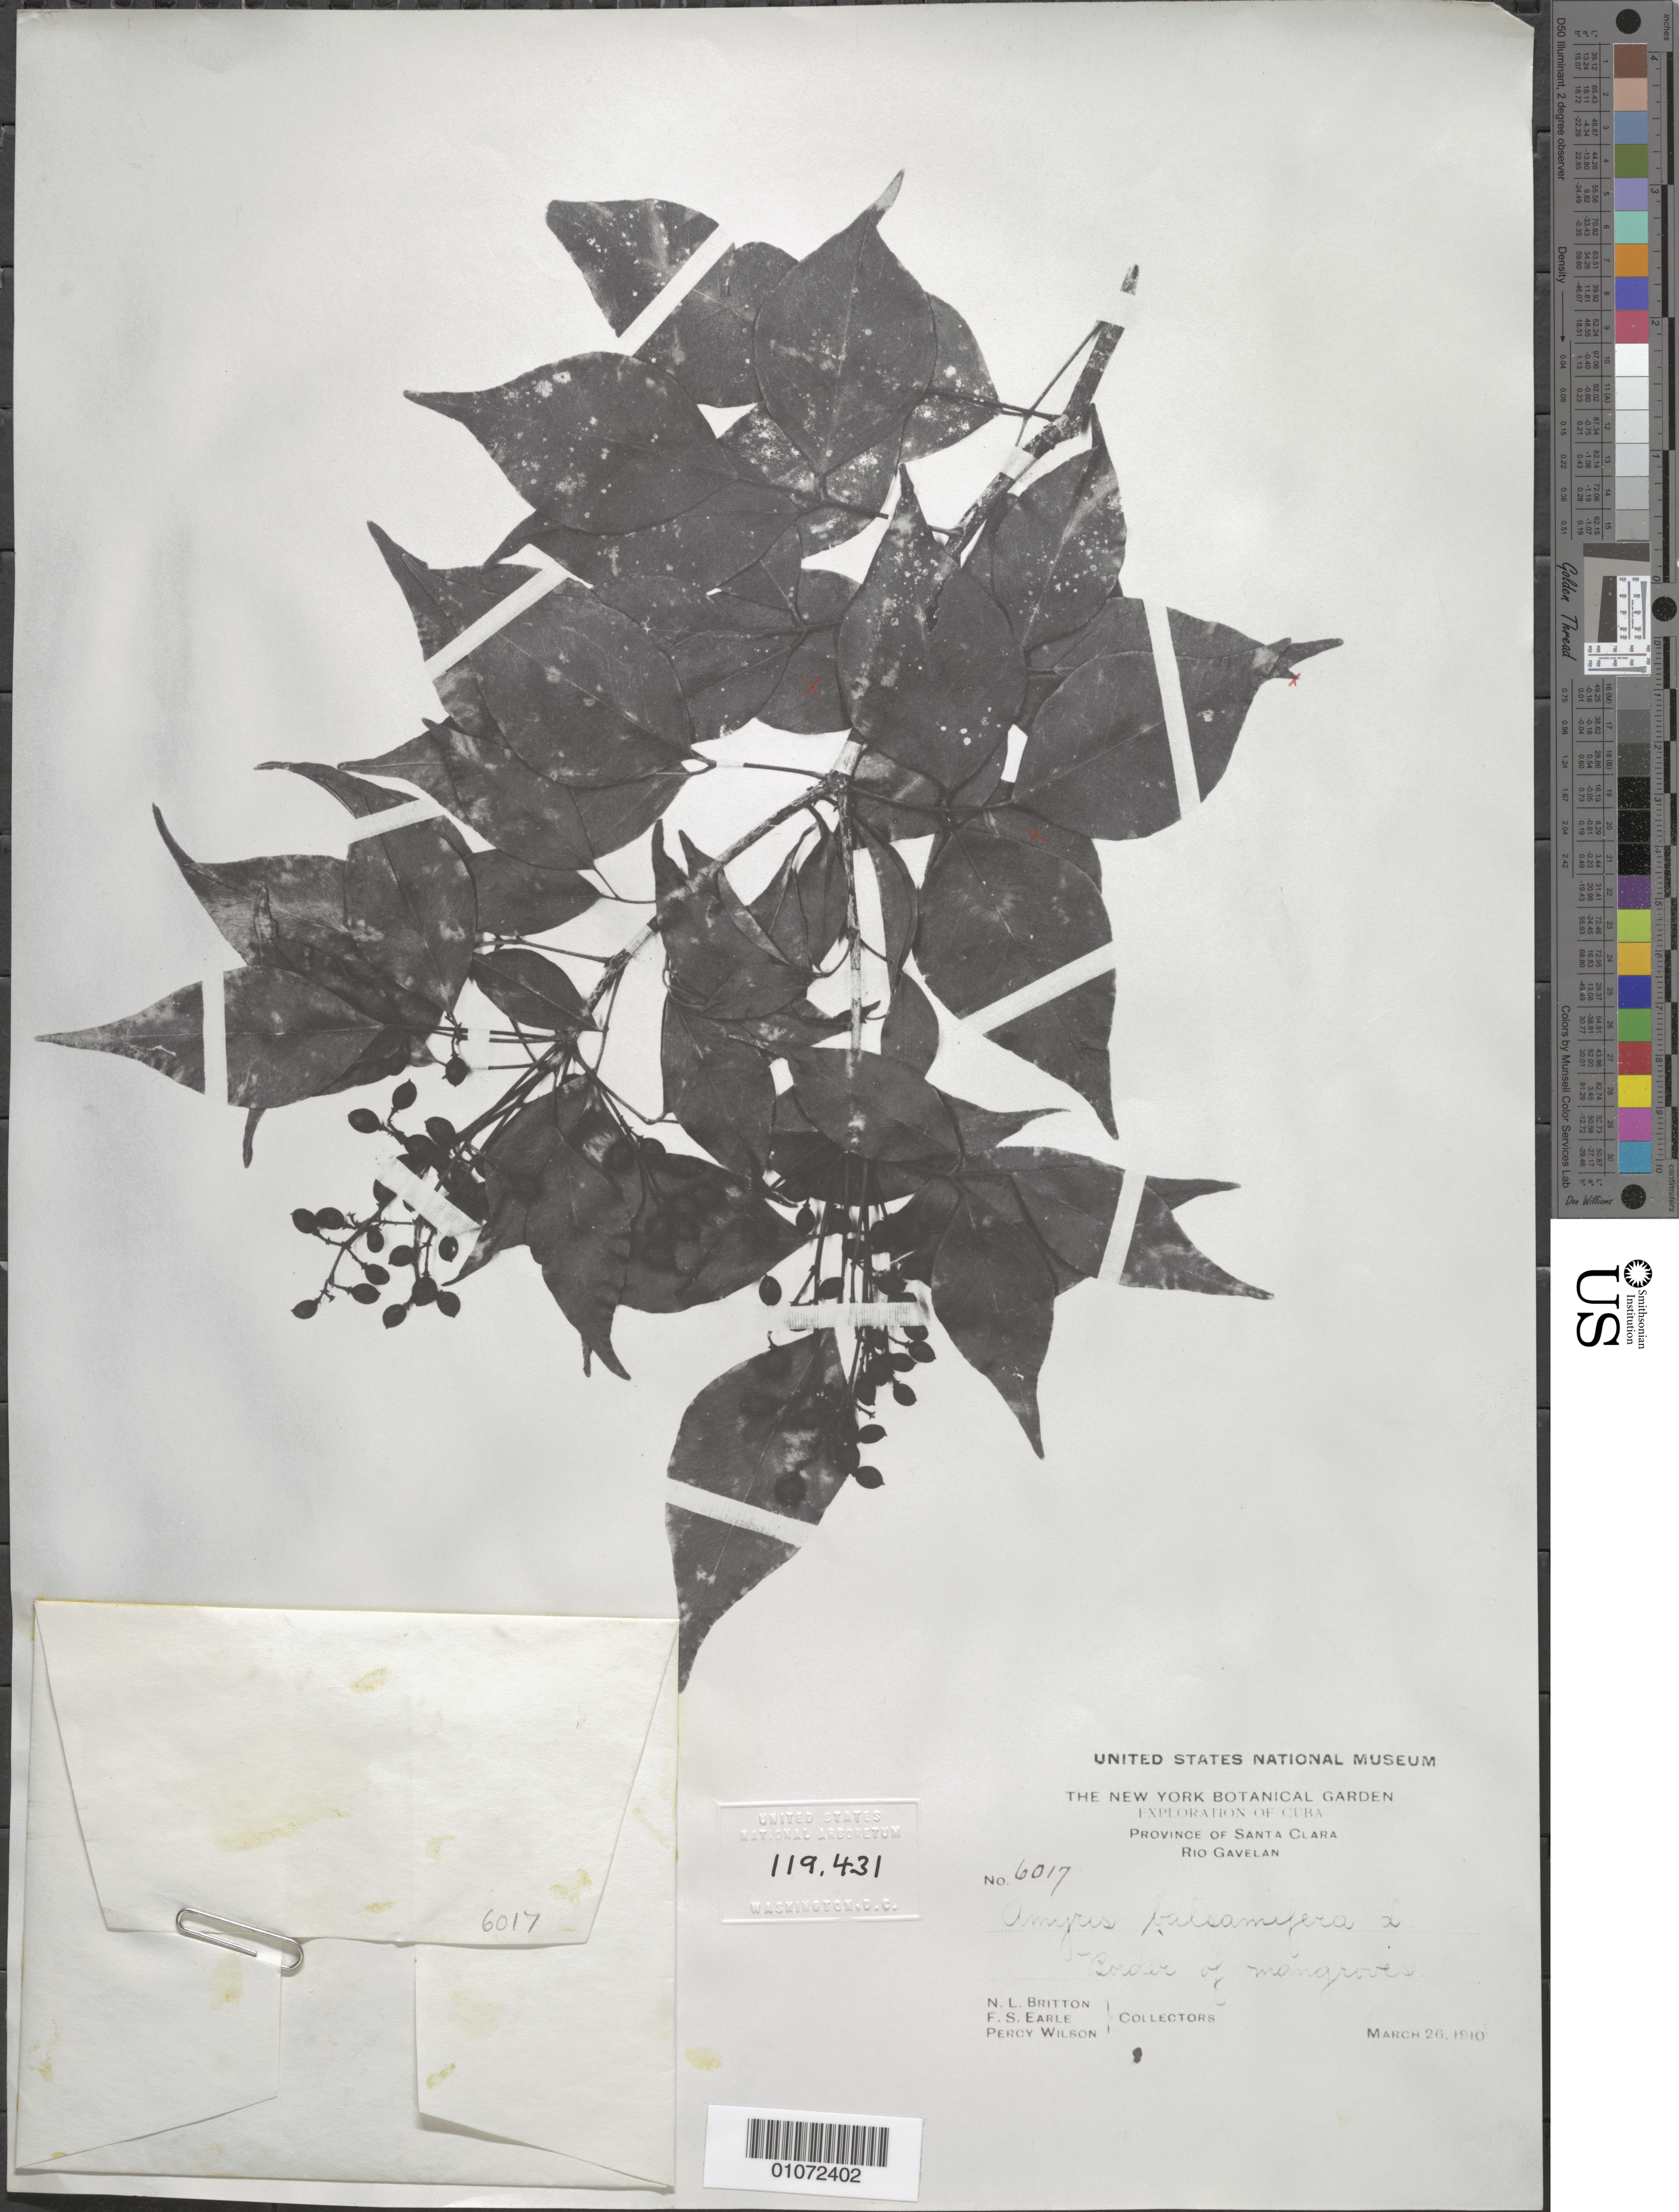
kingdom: Plantae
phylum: Tracheophyta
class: Magnoliopsida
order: Sapindales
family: Rutaceae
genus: Amyris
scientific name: Amyris balsamifera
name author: L.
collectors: N. Britton, F. S. Earle & P. Wilson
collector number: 6017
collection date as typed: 26 Mar 1910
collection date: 1910-03-26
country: Cuba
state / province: Villa Clara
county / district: Santa Clara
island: Cuba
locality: Rio Gavelan, Border of mangroves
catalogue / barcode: US 119431